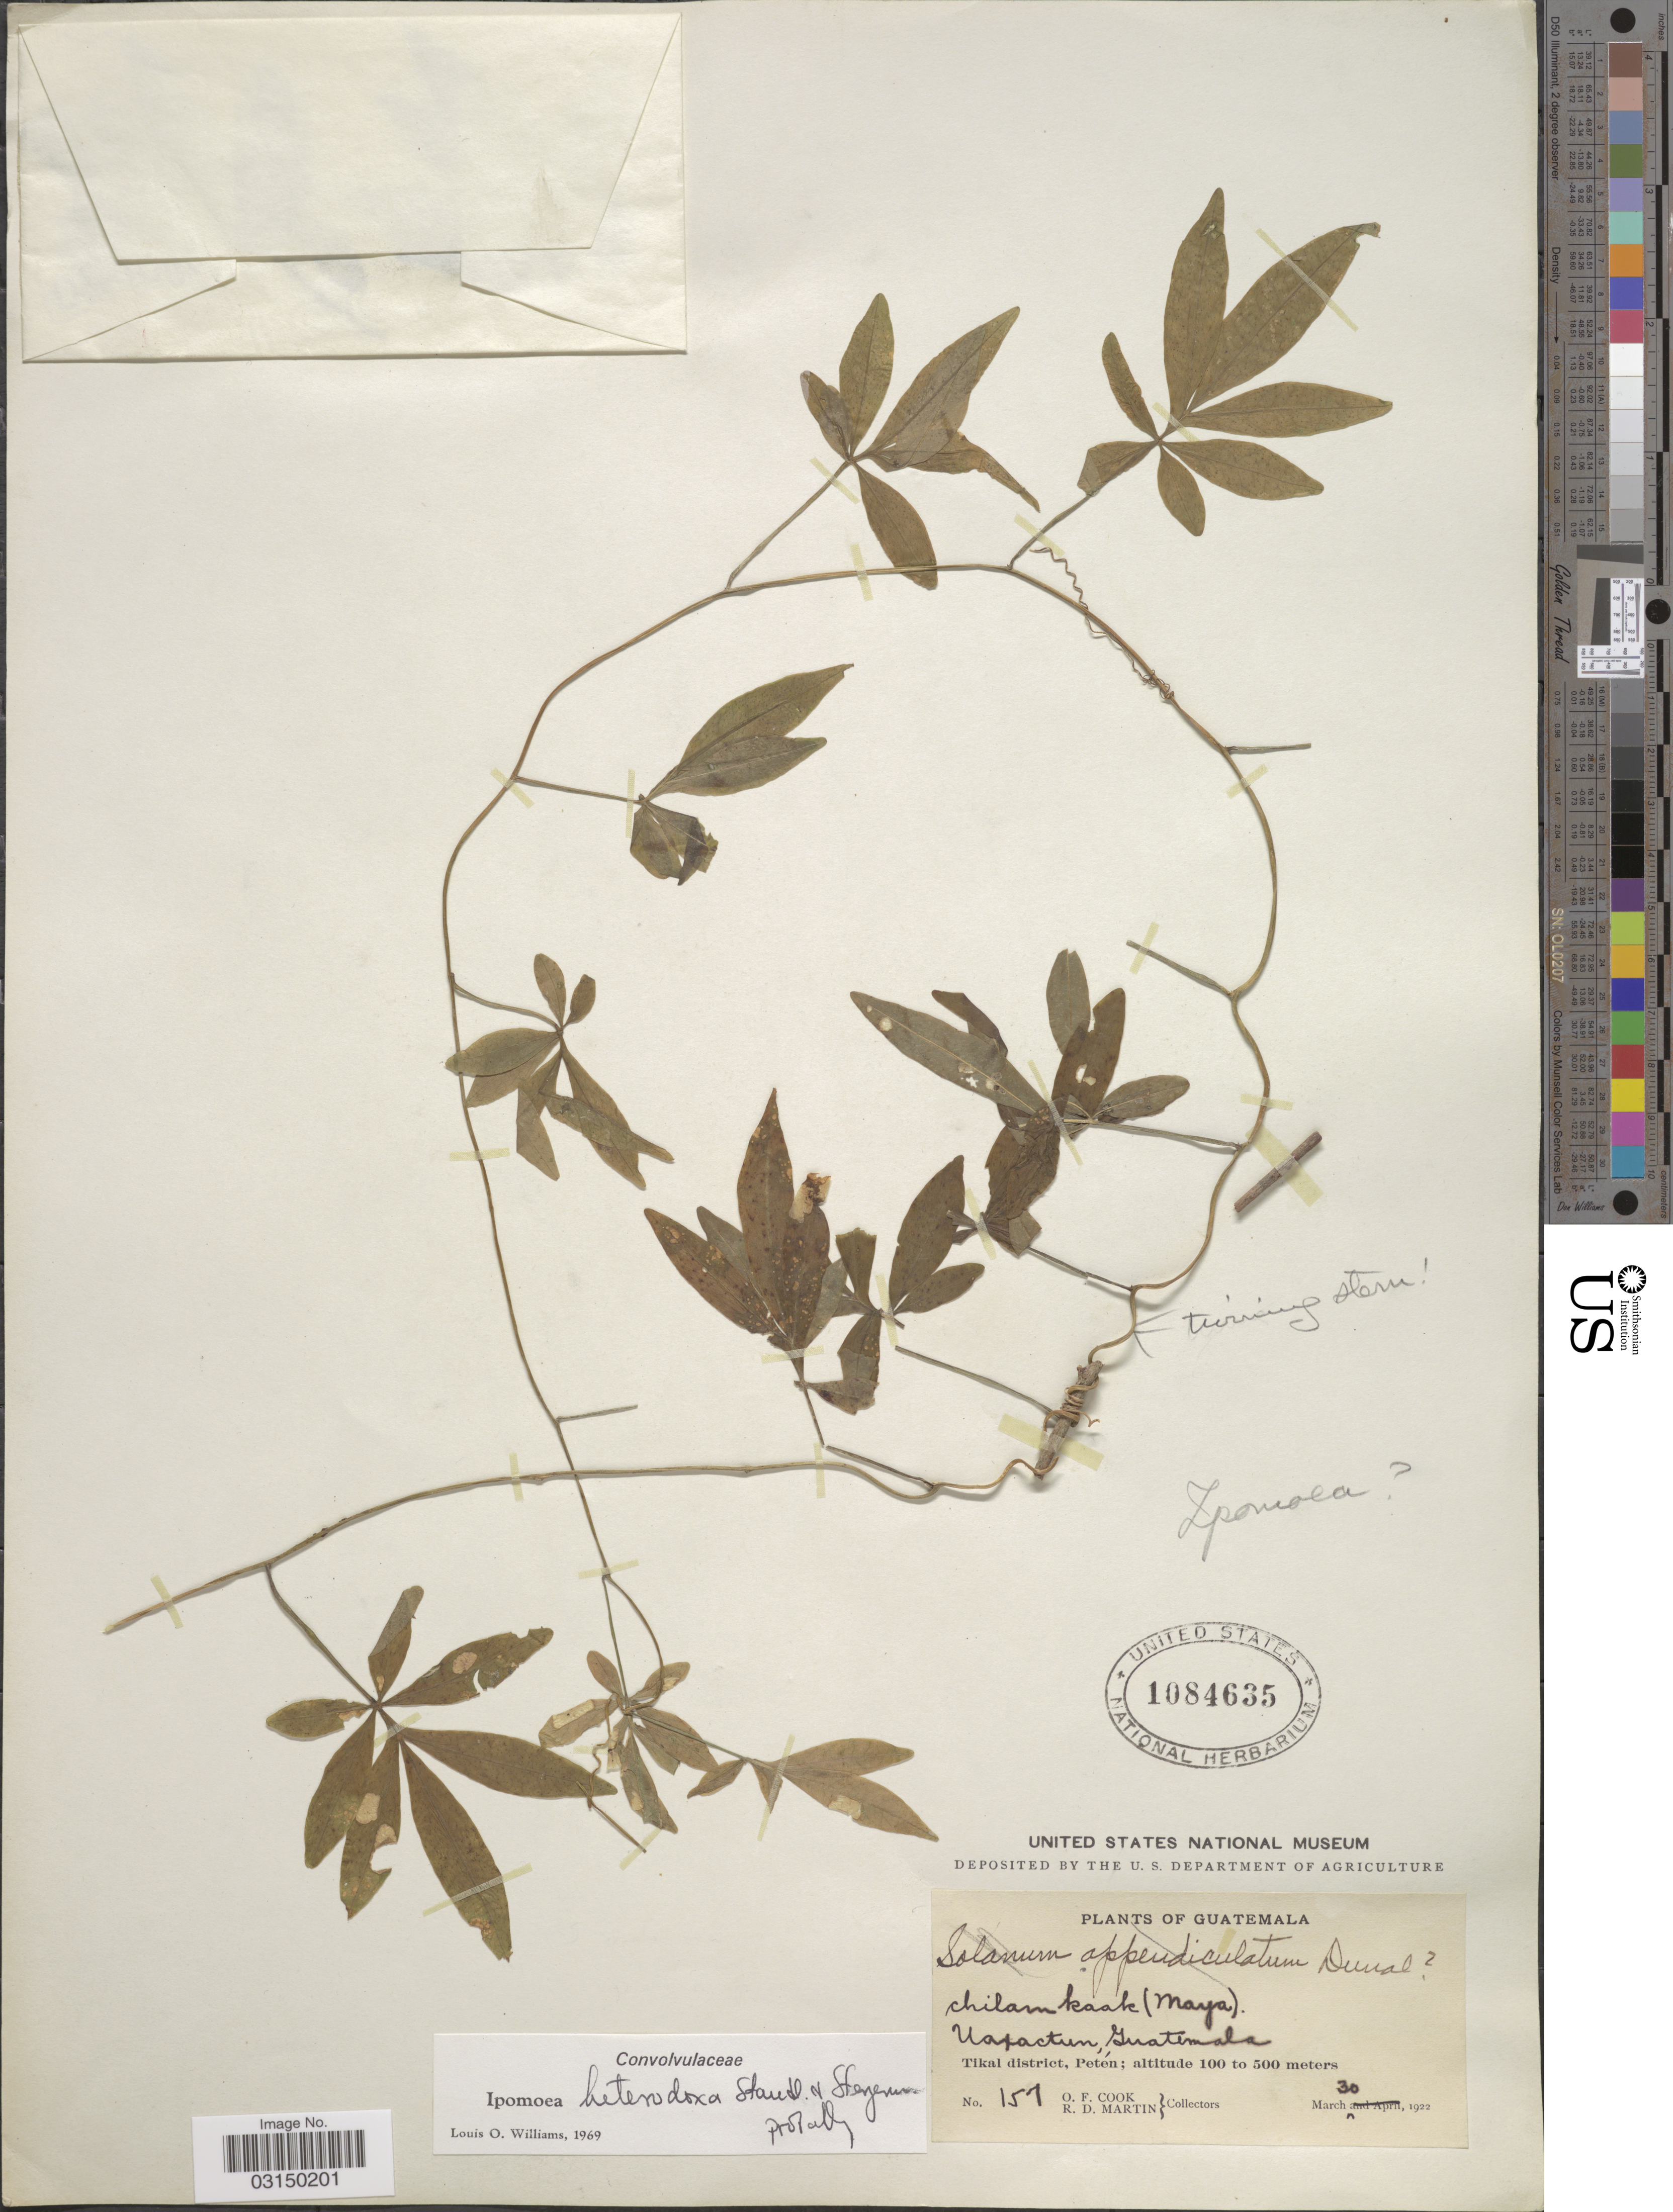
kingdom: Plantae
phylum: Tracheophyta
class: Magnoliopsida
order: Solanales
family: Convolvulaceae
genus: Ipomoea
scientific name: Ipomoea heterodoxa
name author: Standl. & Steyerm.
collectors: O. F. Cook & R. D. Martin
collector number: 157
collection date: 1922-03-30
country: Guatemala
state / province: El Petén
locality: Uaxactun. Tikal district, Petén.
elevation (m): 100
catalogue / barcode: US 1084635